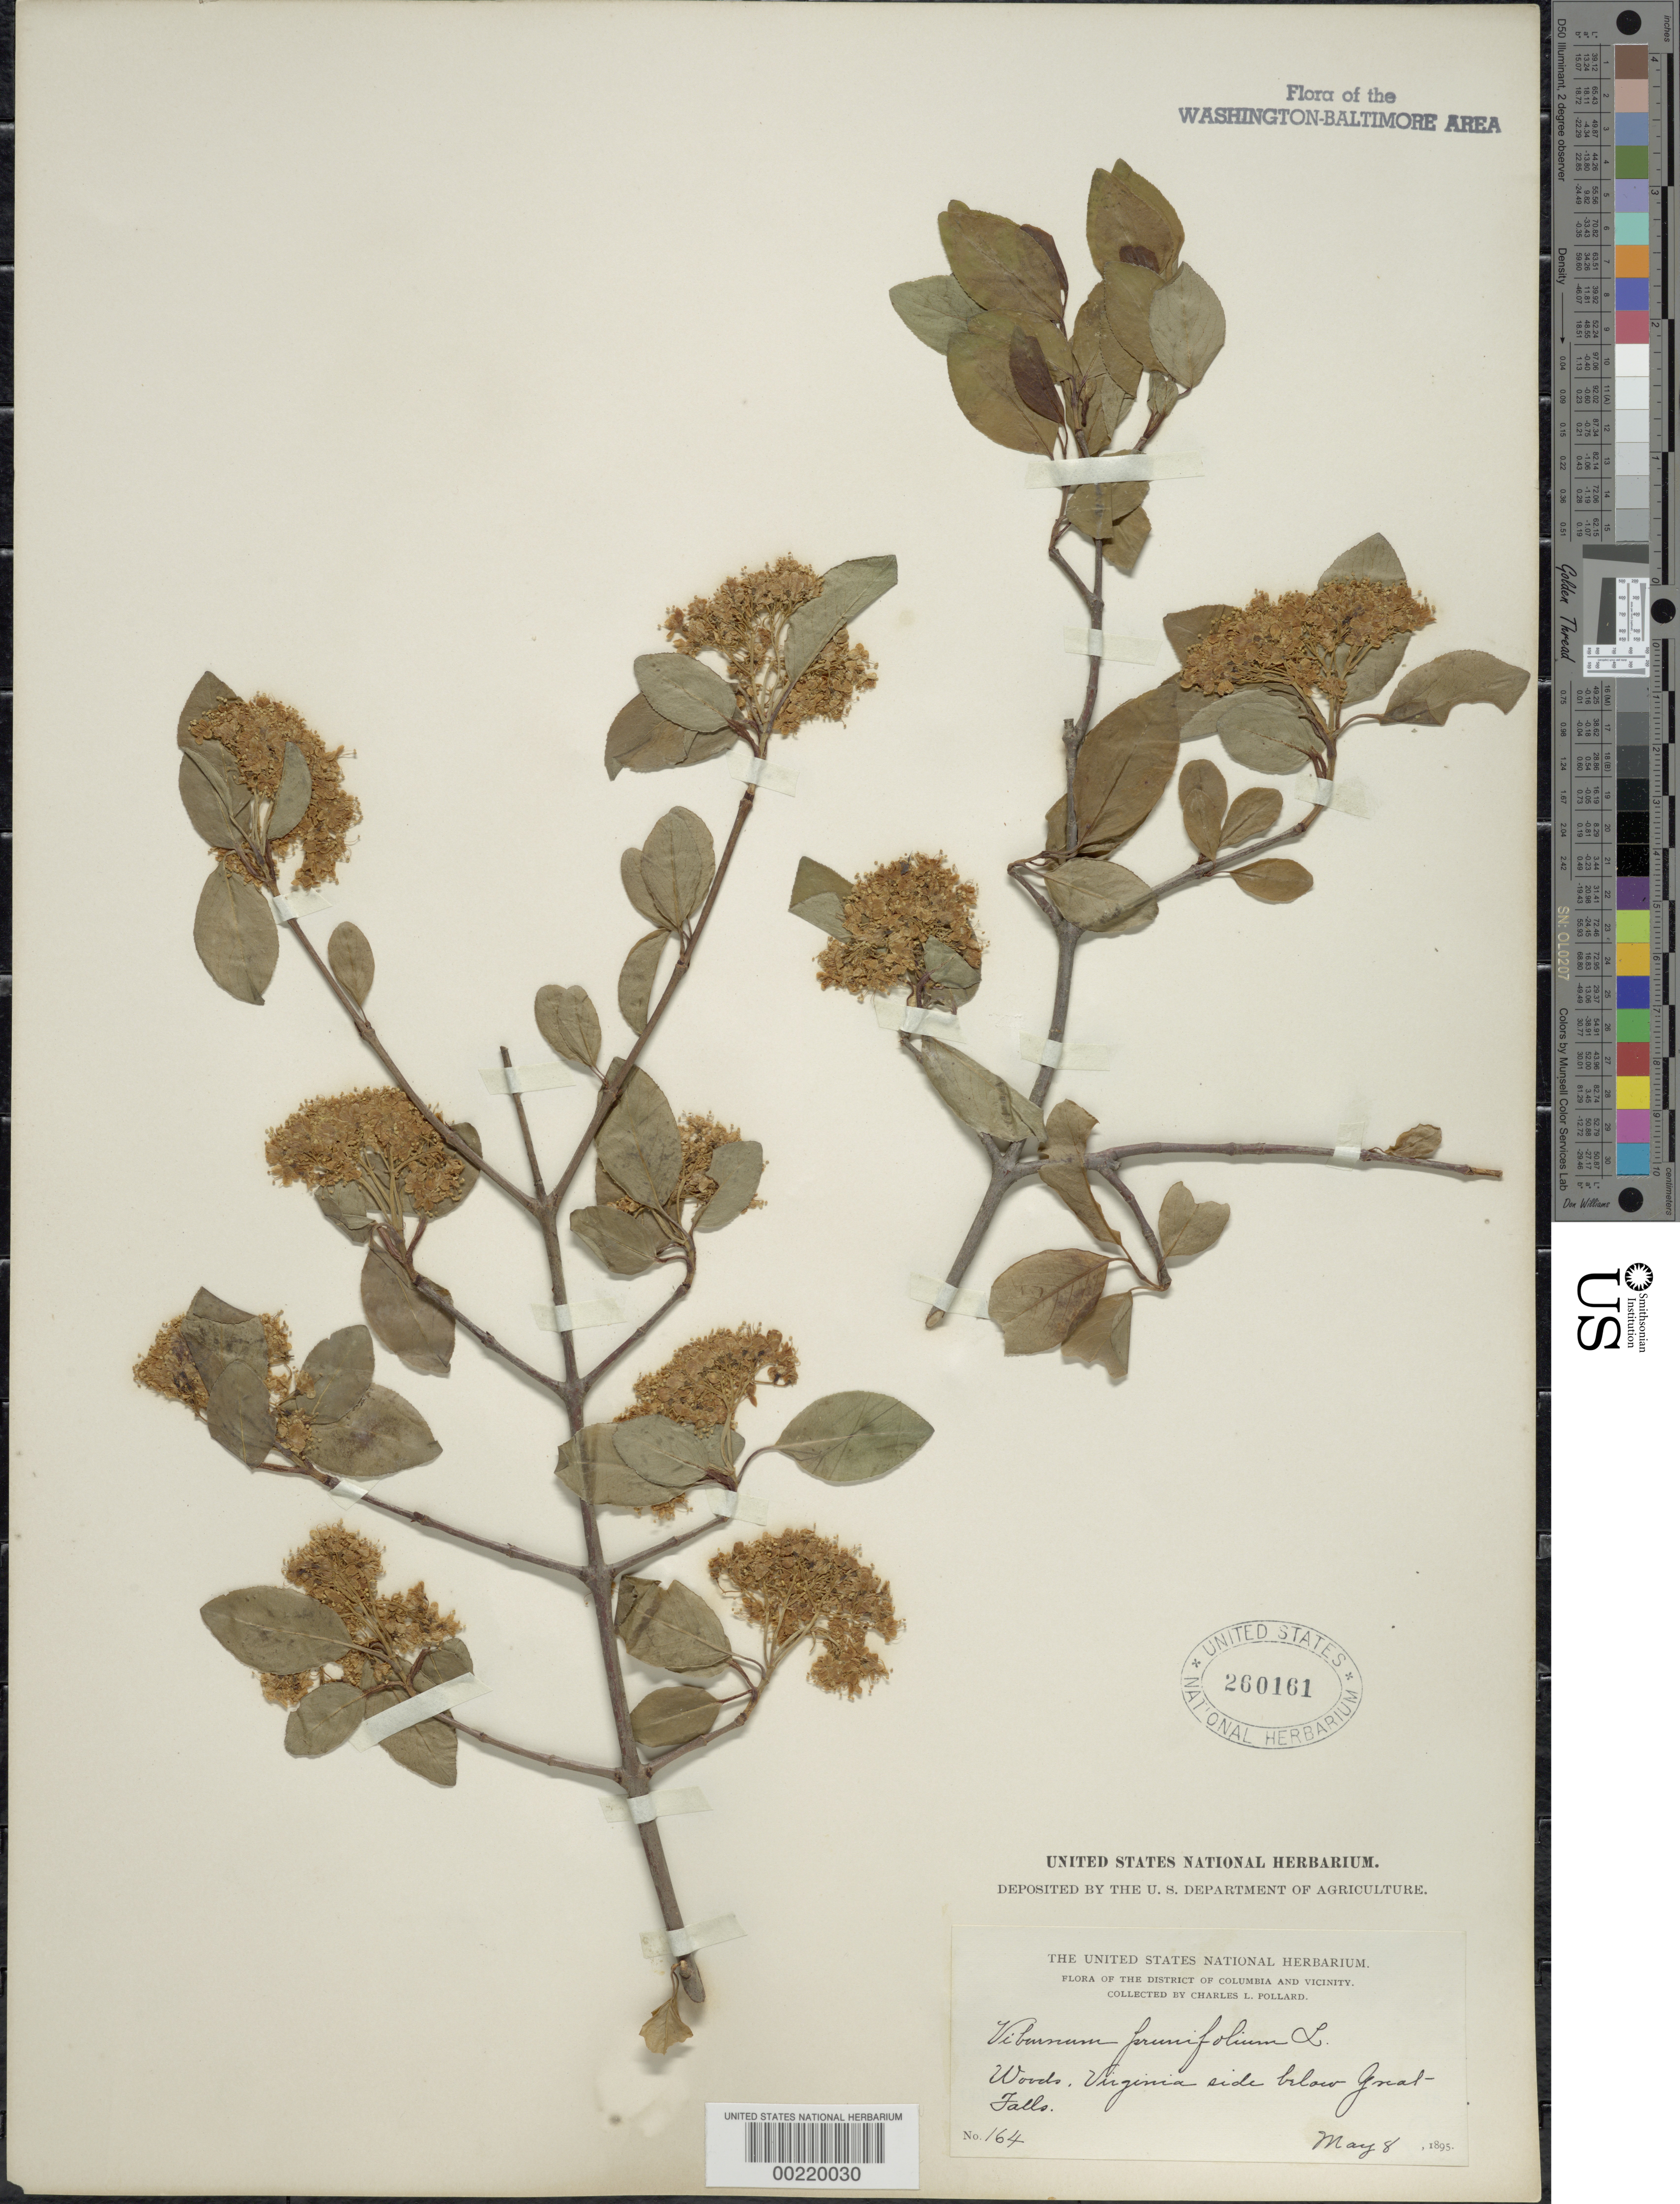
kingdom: Plantae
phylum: Tracheophyta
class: Magnoliopsida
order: Dipsacales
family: Viburnaceae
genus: Viburnum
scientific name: Viburnum prunifolium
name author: L.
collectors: C. L. Pollard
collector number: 164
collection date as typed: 08 May 1895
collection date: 1895-05-08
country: United States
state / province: Virginia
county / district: Fairfax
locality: Below Great Falls C. & O. Canal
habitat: Shore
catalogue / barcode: US 260161